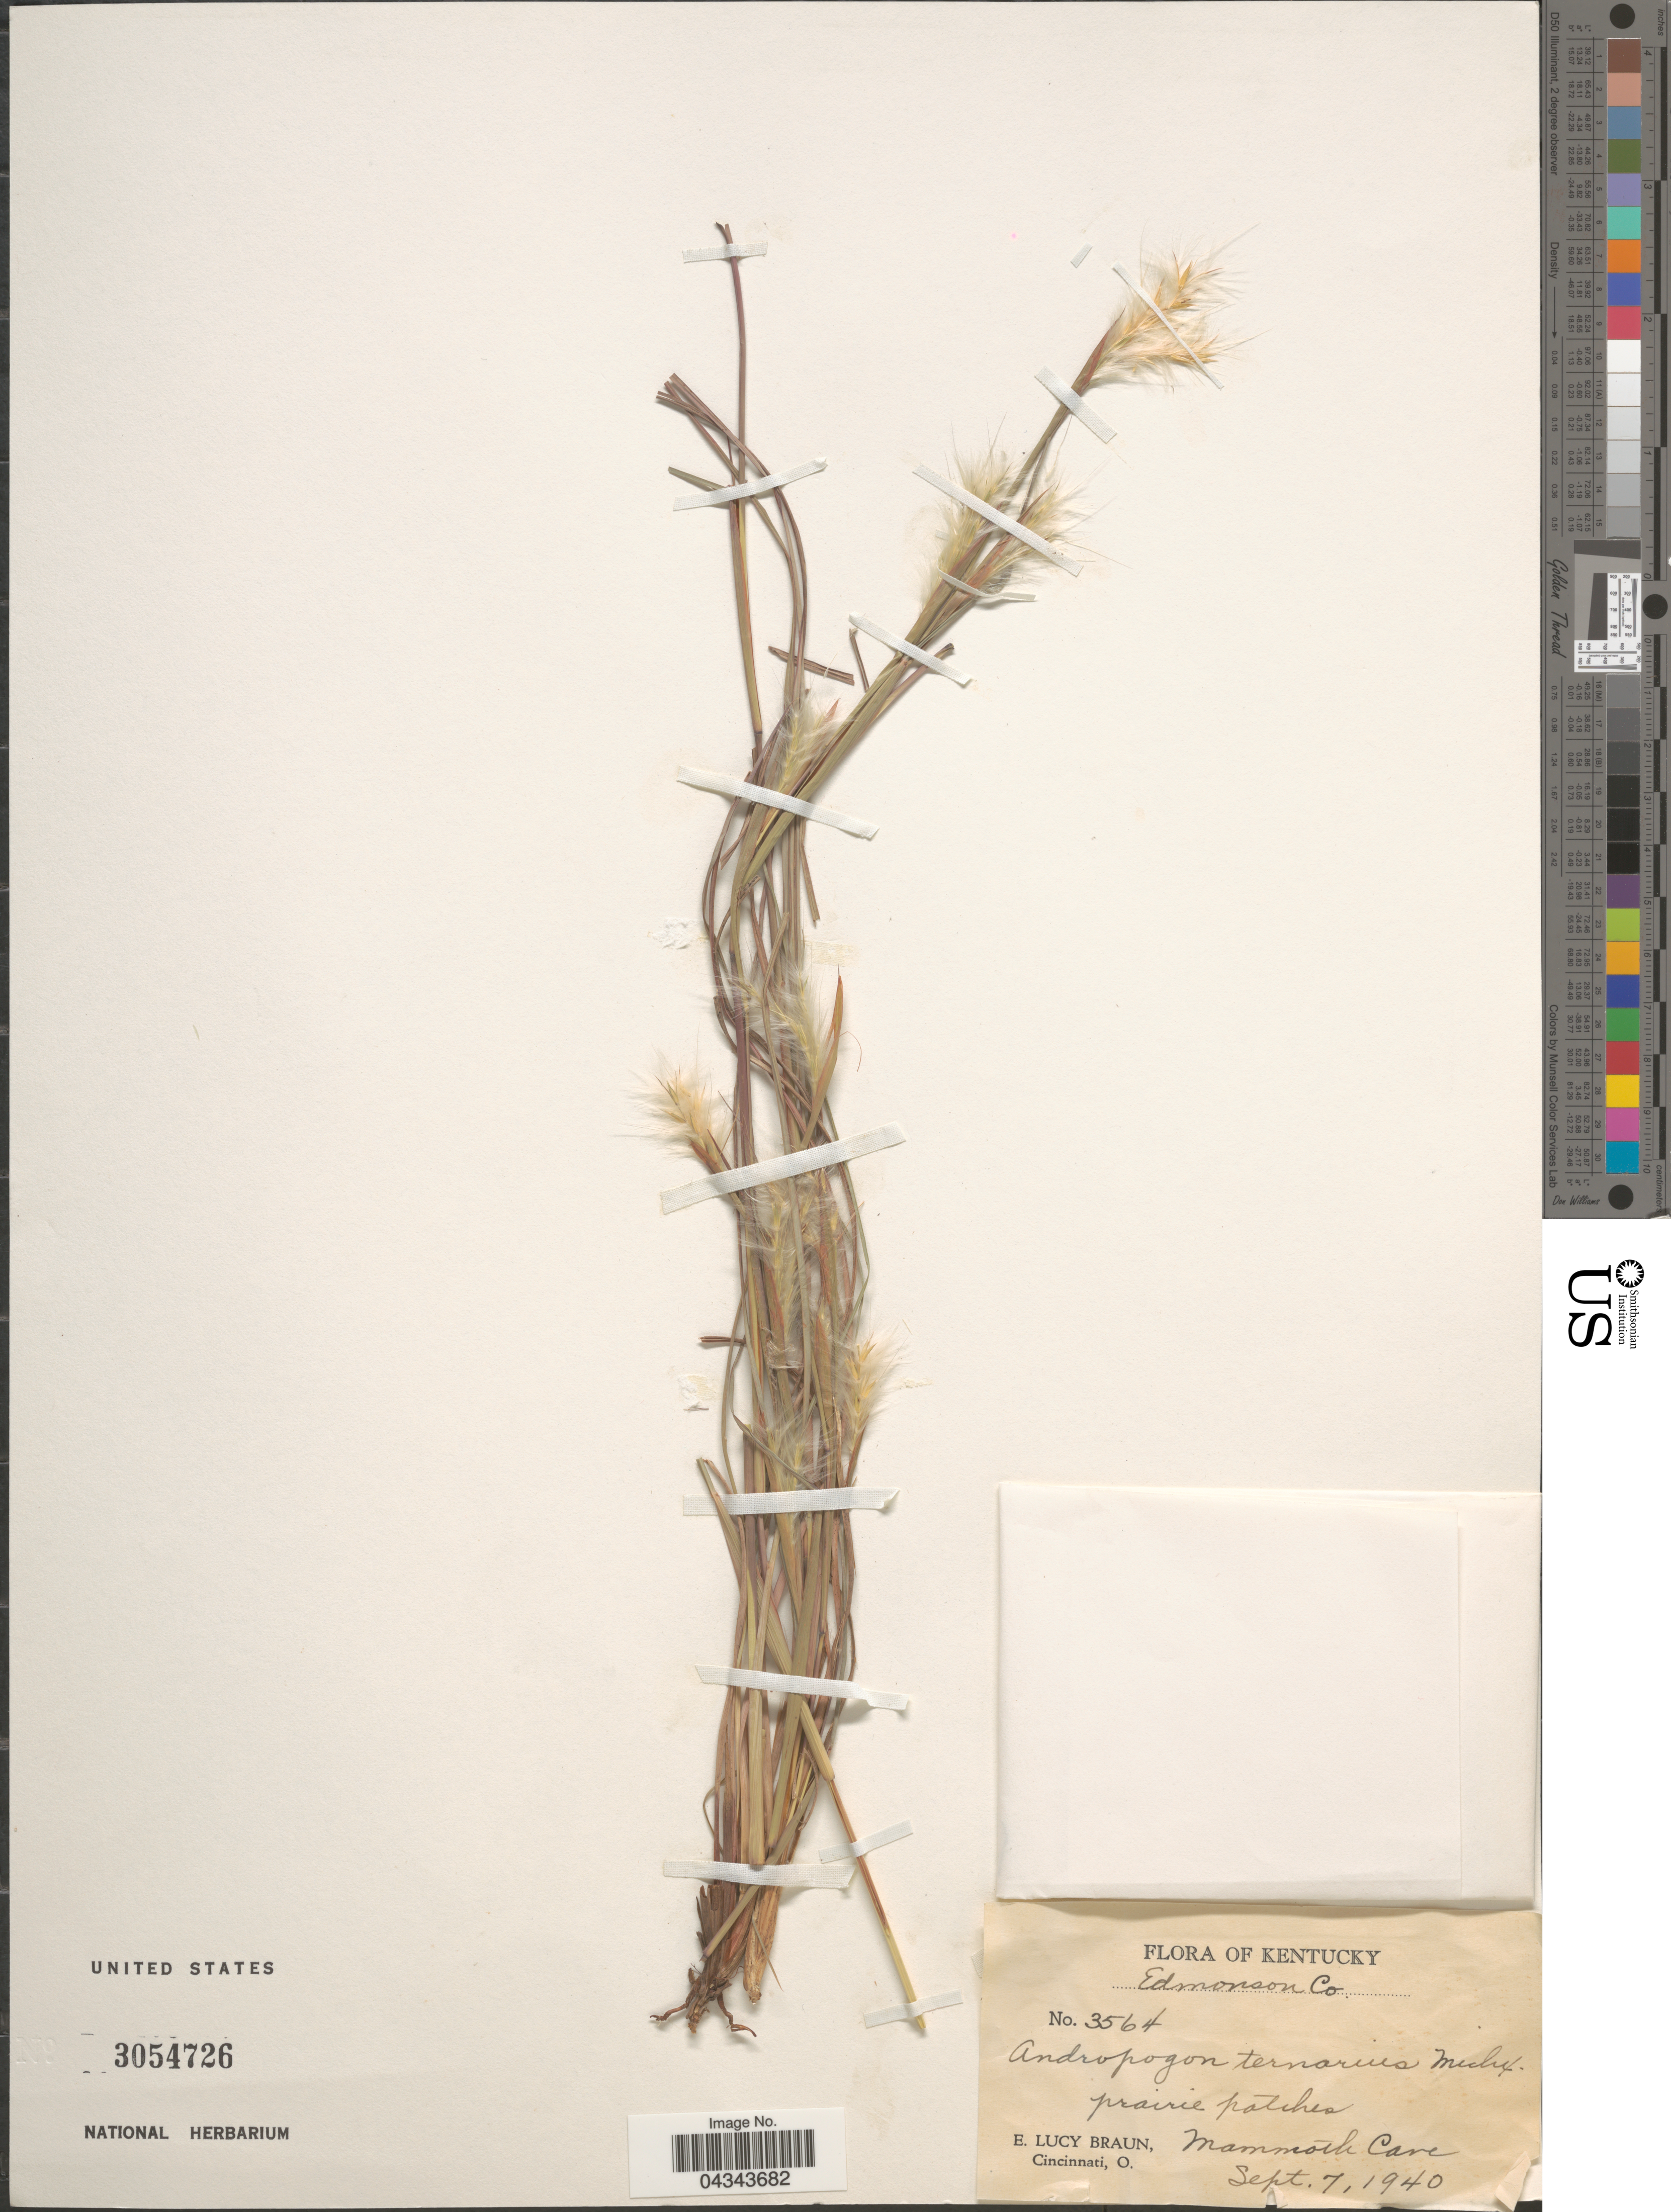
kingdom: Plantae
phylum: Tracheophyta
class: Liliopsida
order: Poales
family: Poaceae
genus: Andropogon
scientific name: Andropogon ternarius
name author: Michx.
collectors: E. L. Braun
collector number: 3564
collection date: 1940-09-07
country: United States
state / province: Kentucky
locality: Edmonson Co. Mammoth Cave.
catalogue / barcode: US 3054726